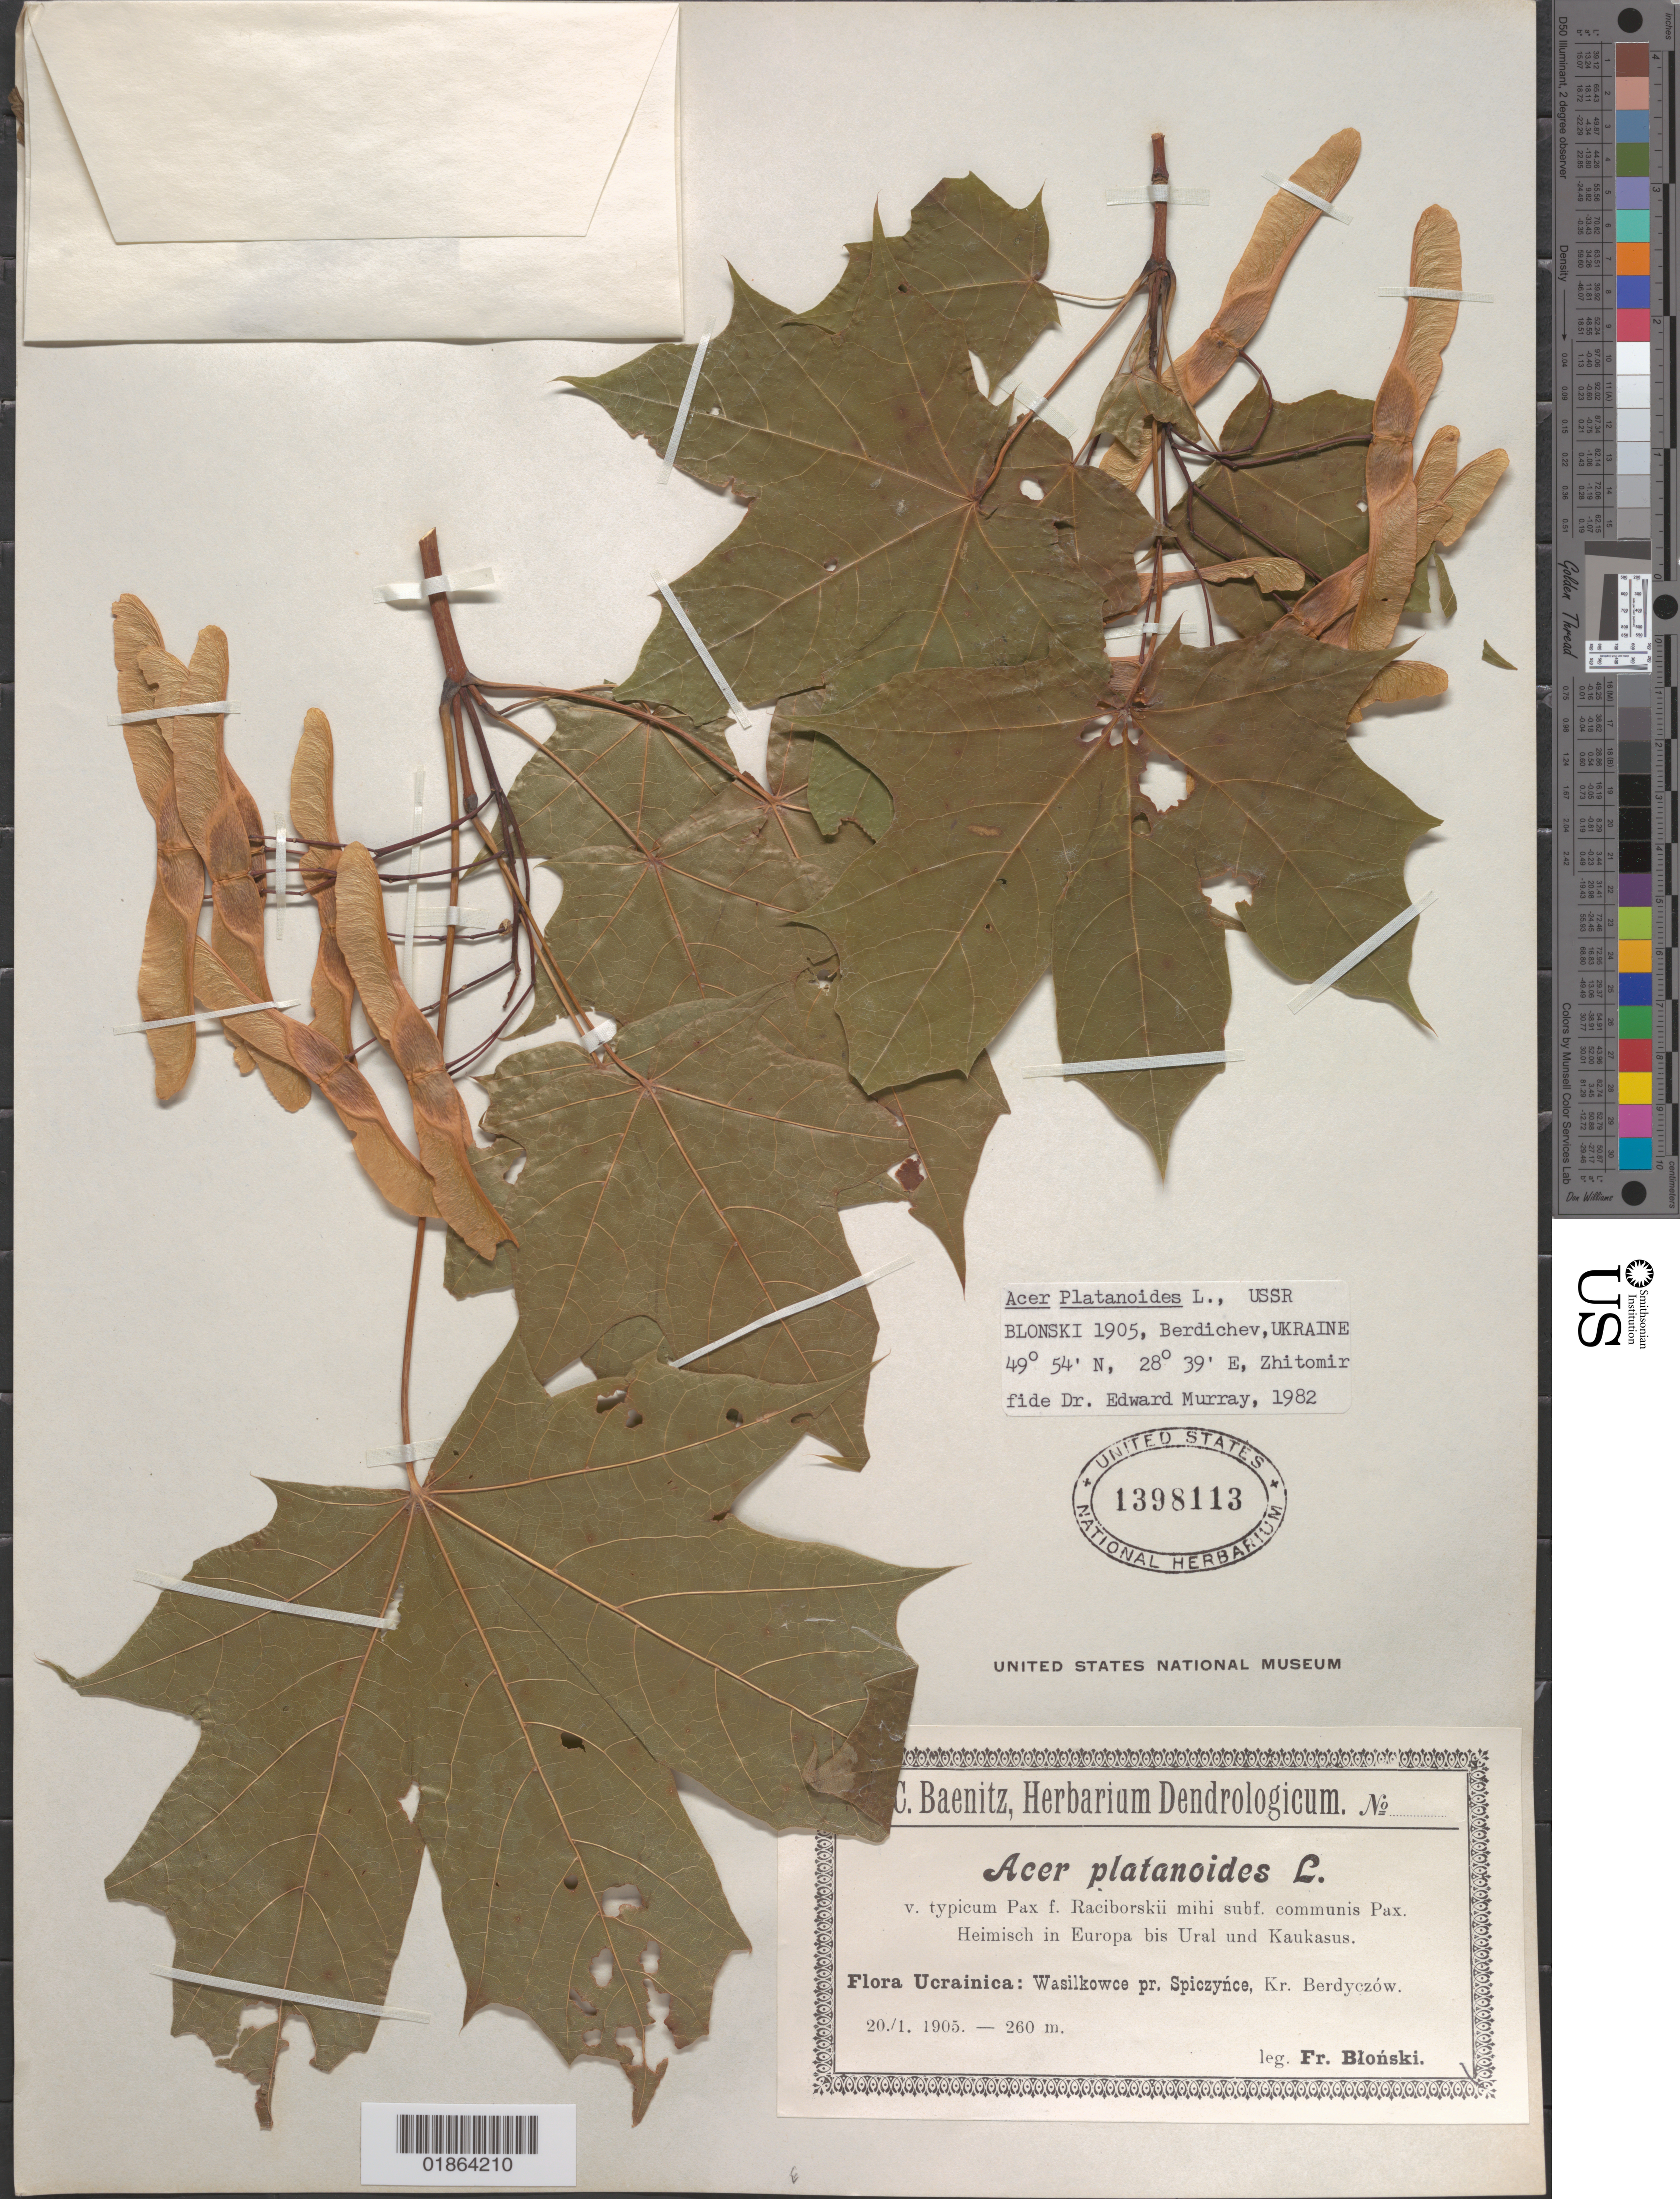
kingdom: Plantae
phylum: Tracheophyta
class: Magnoliopsida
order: Sapindales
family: Sapindaceae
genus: Acer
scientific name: Acer platanoides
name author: L.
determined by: Murray, Edward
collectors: F. Blonski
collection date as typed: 20/1/ 1905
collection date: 1905-01-20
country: Ukraine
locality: Wasilkowce pr. Spiczyńce, Kr. Berdyezow [Berdychiv]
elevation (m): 260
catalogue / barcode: US 1398113